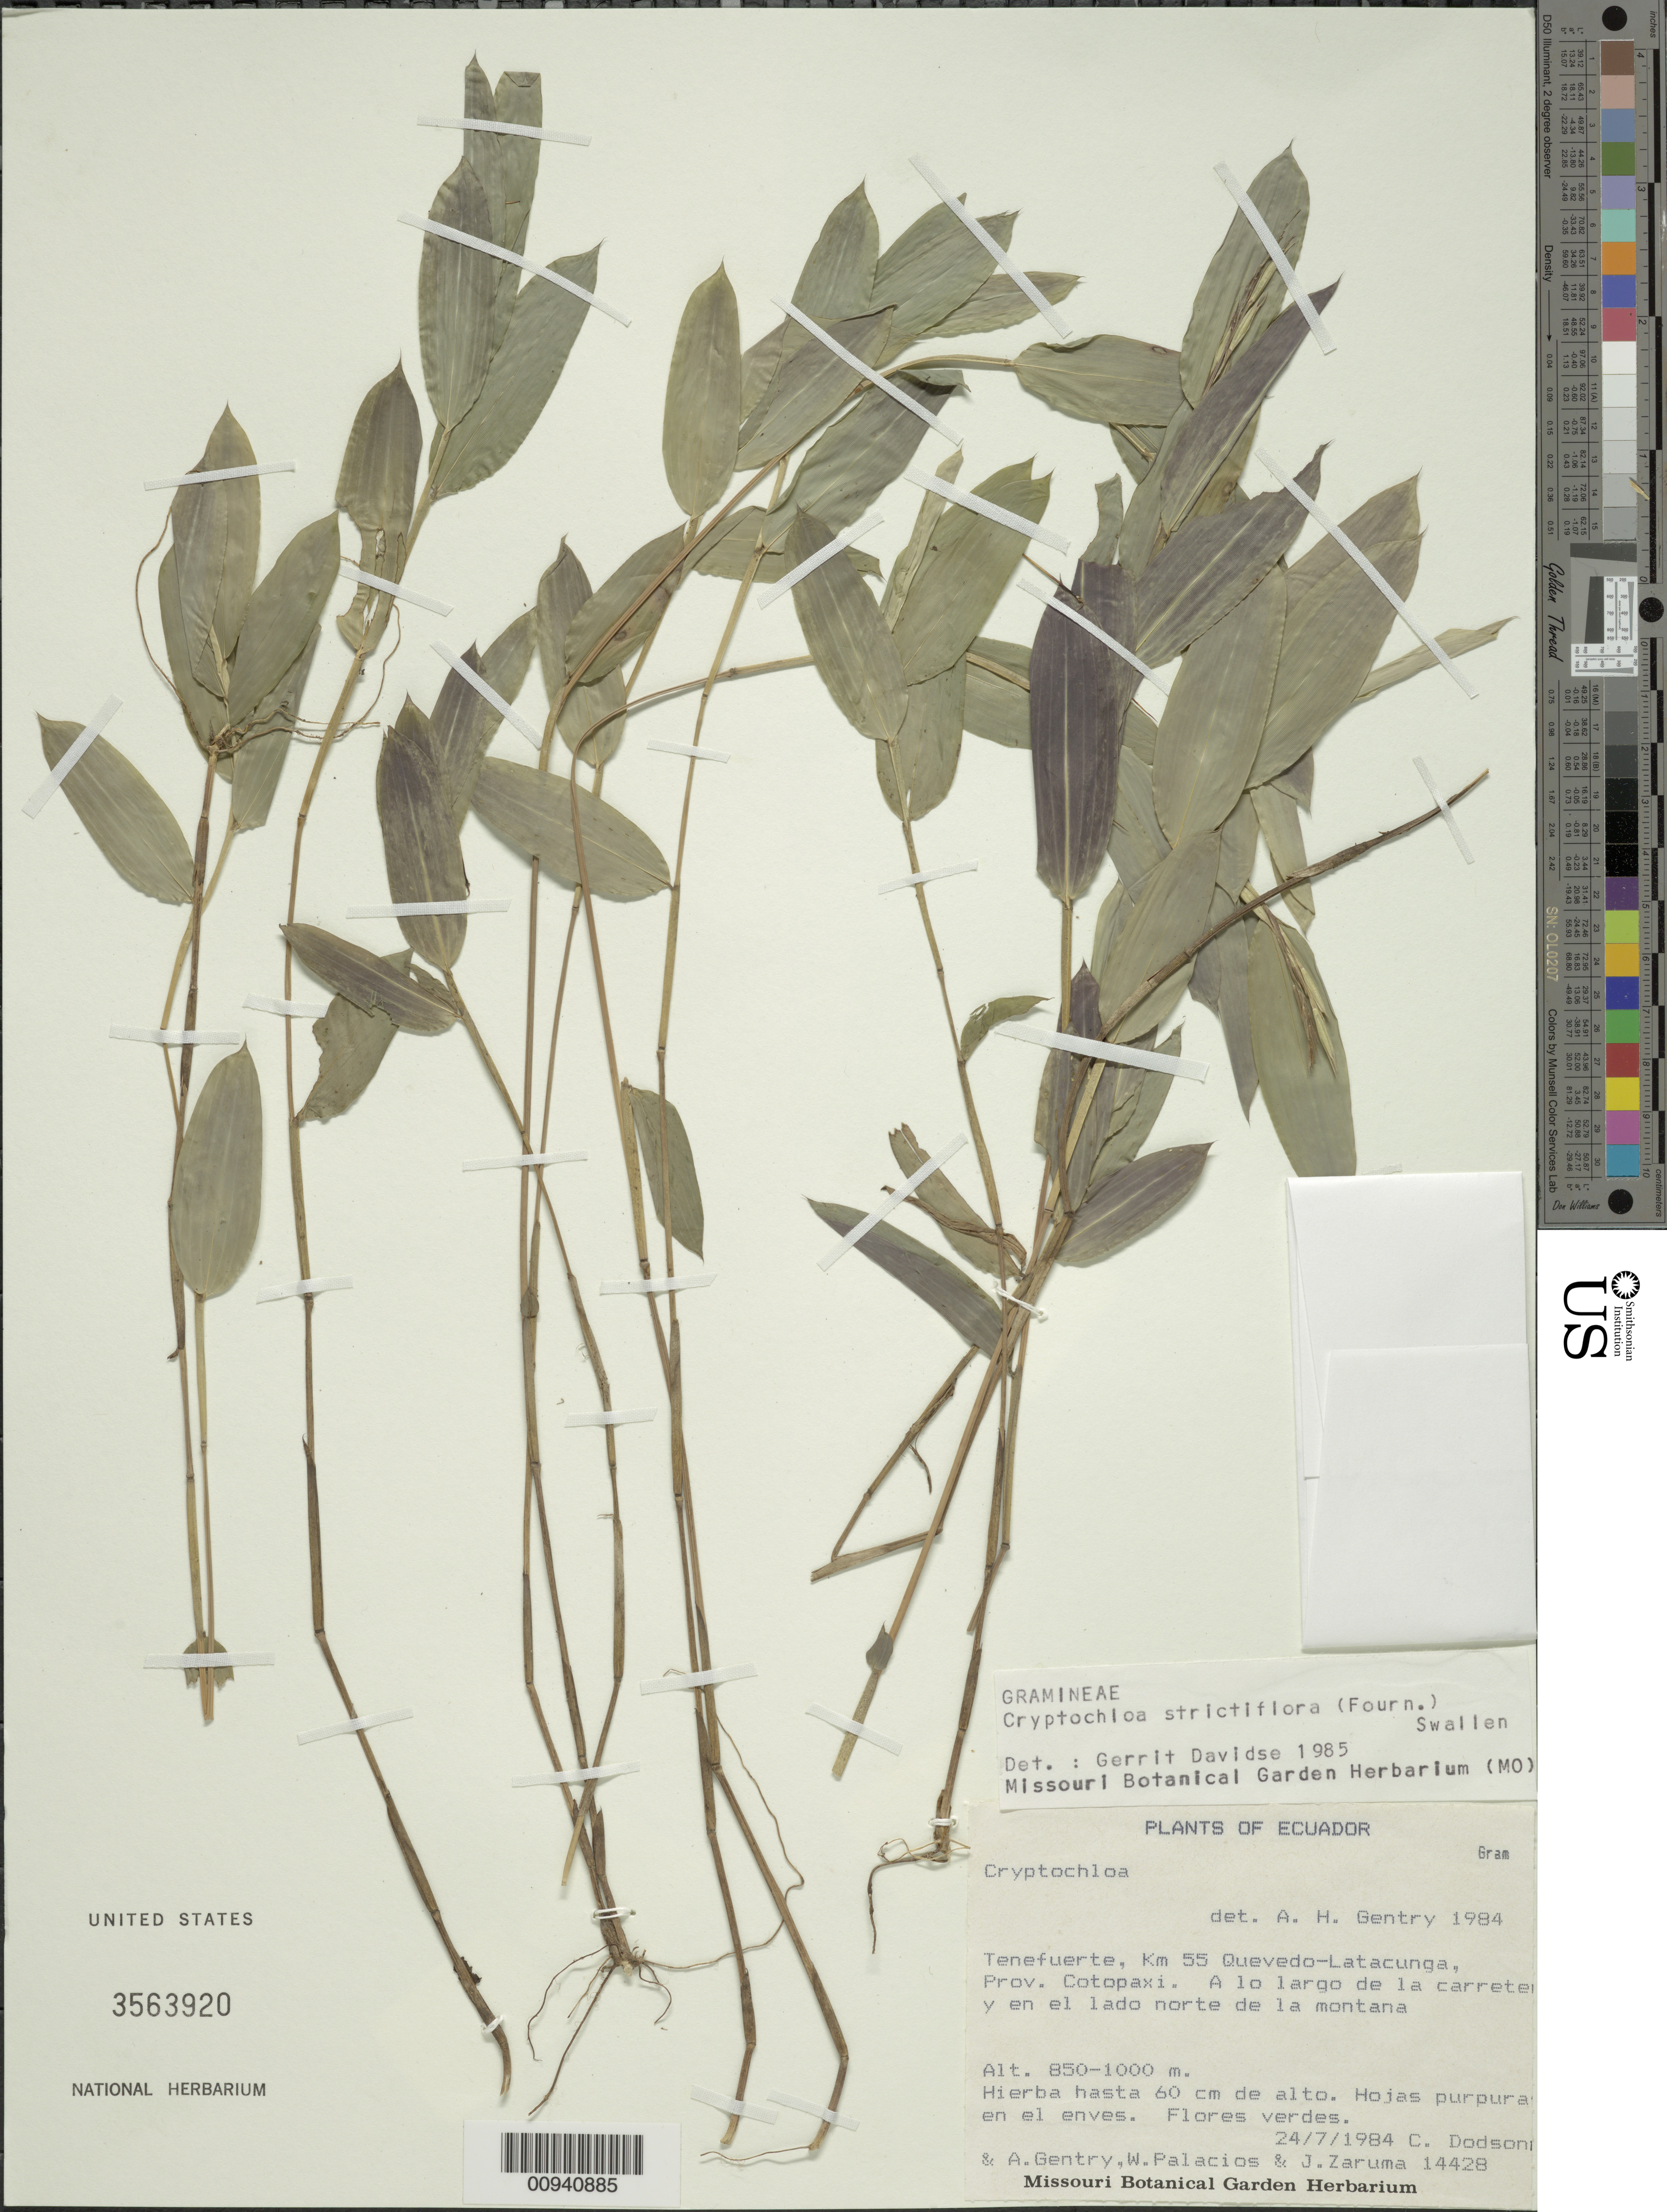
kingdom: Plantae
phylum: Tracheophyta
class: Liliopsida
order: Poales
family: Poaceae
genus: Cryptochloa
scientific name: Cryptochloa strictiflora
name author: (E. Fourn.) Swallen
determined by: Davidse, Gerrit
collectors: C. Dodson, A. H. Gentry, W. Palacios & J. Zaruma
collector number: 14428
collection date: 1974-07-24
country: Ecuador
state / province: Cotopaxi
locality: Tenefuerte. Km 55 Quervedo-Latacunga. A lo largo de la carrete y en el lado norte de la montana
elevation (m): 850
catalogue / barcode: US 3563920